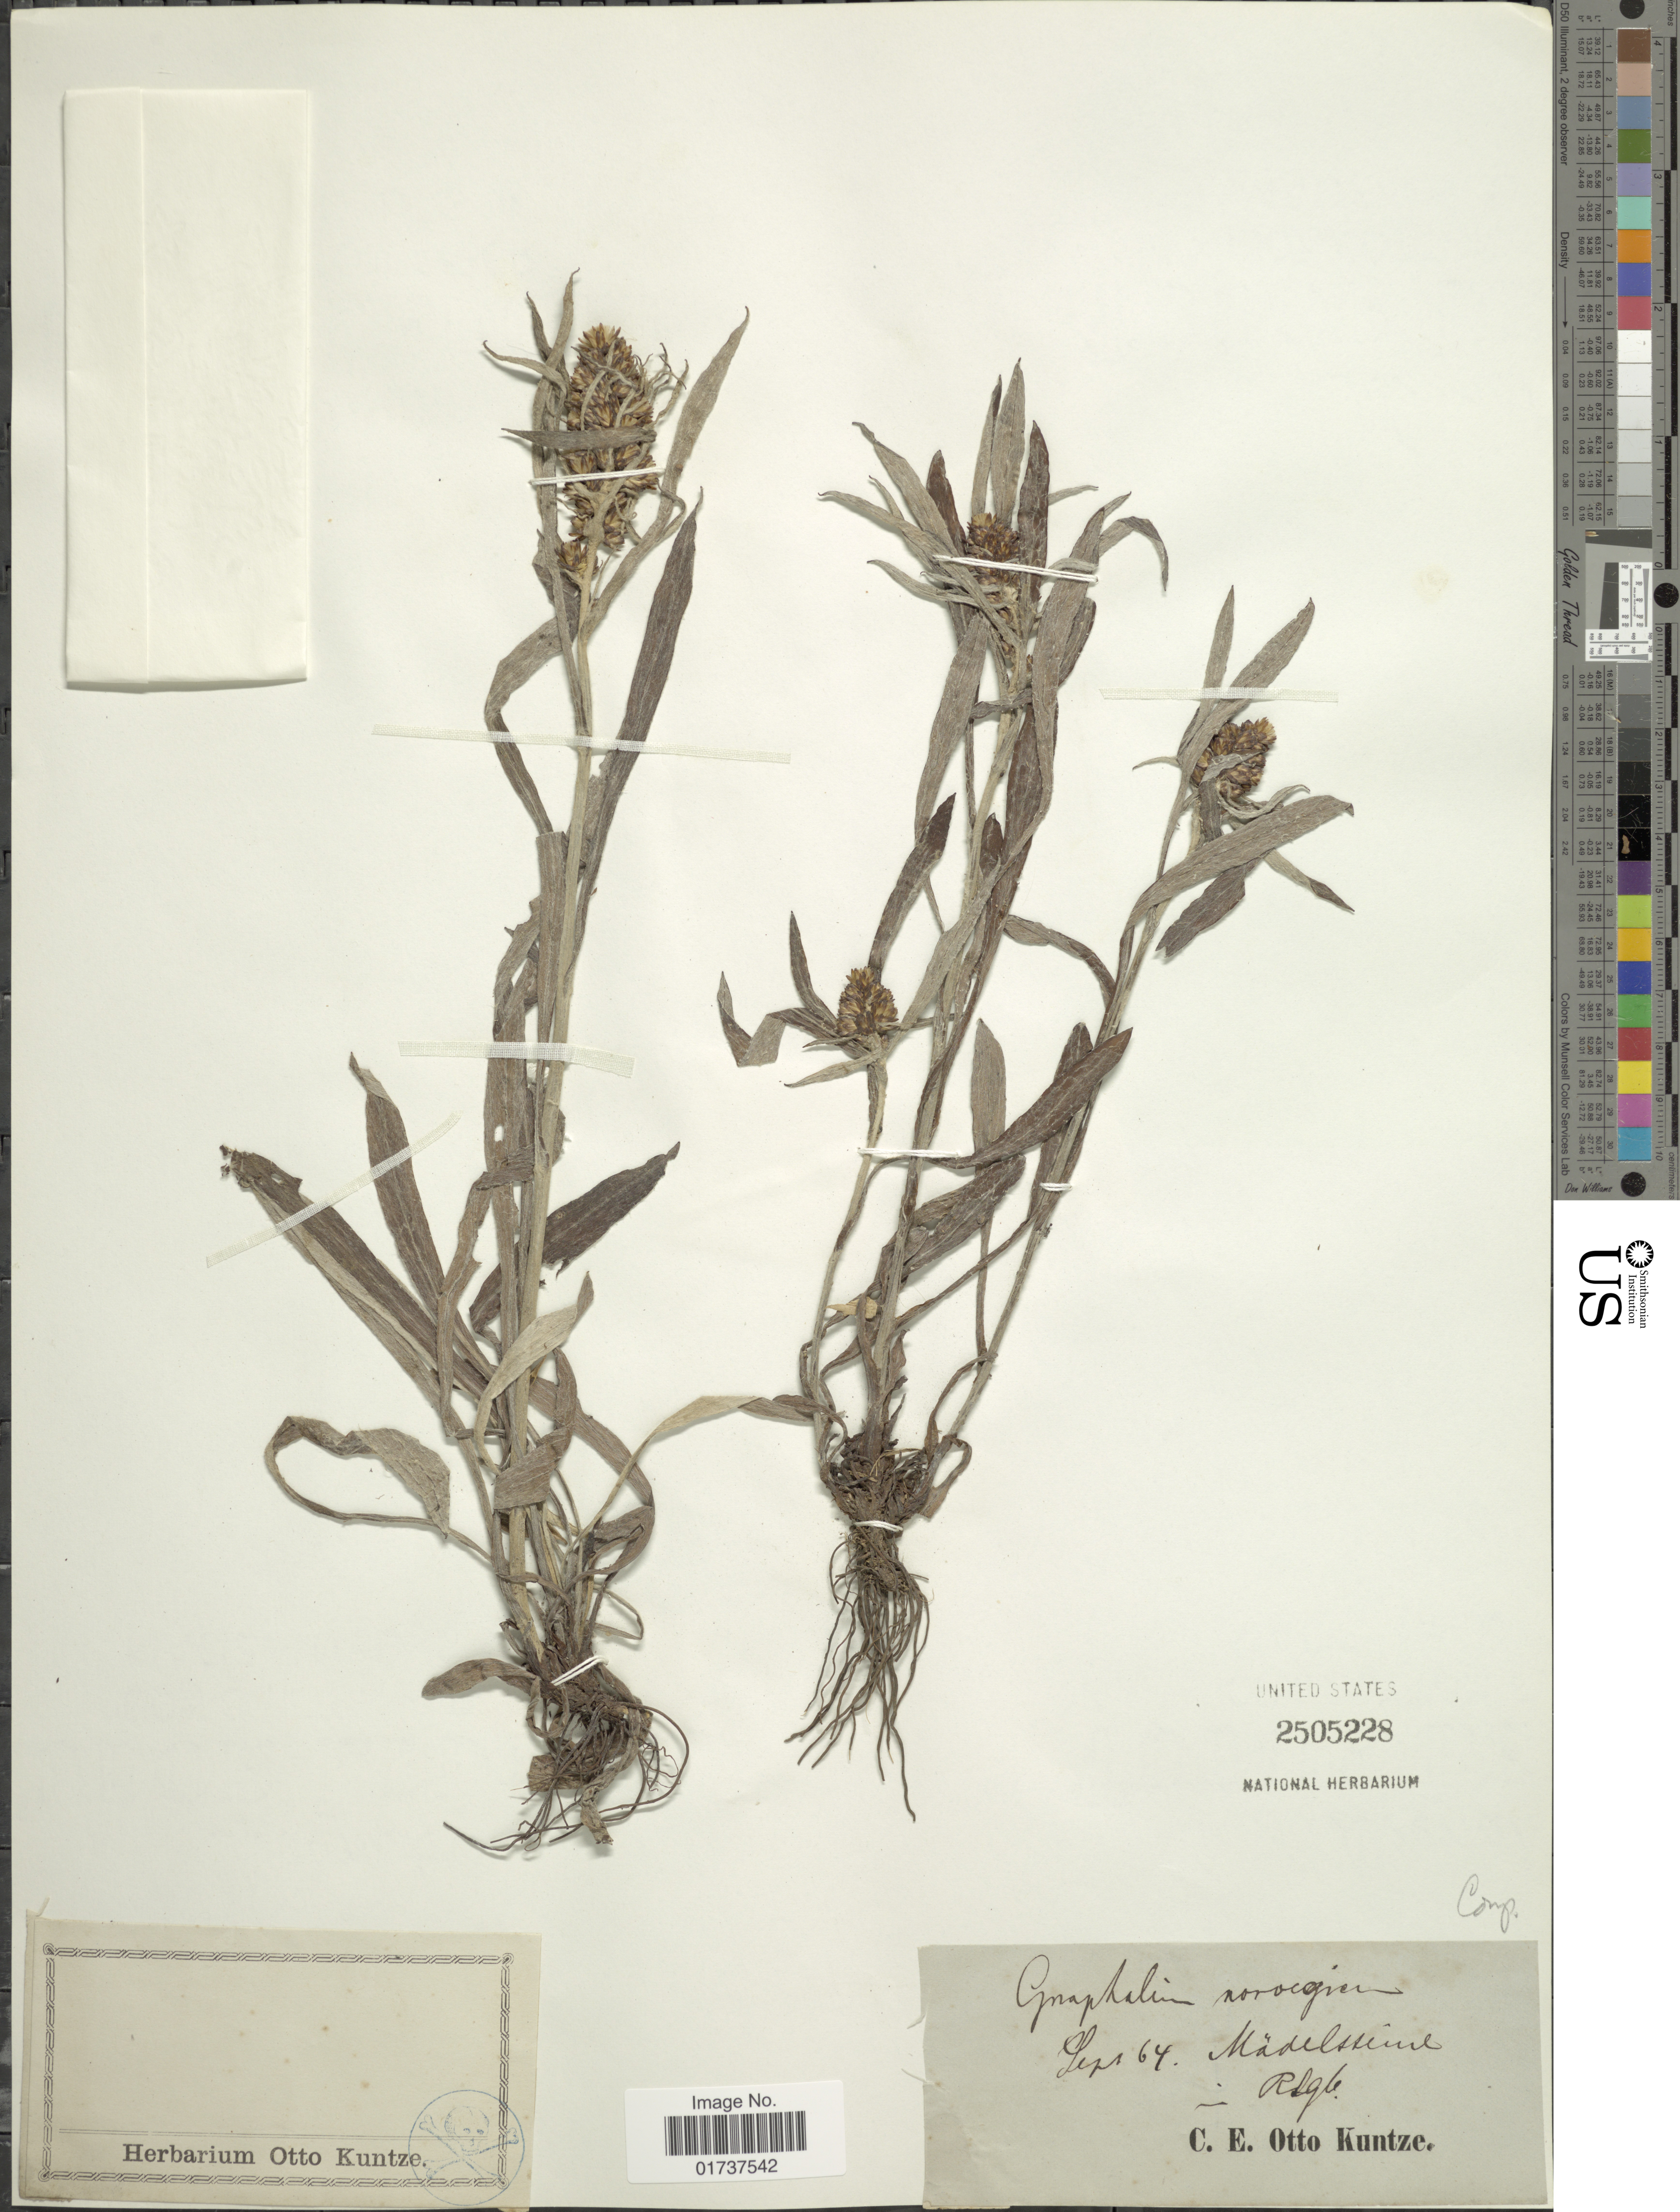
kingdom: Plantae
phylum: Tracheophyta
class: Magnoliopsida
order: Asterales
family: Asteraceae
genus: Gnaphalium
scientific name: Gnaphalium norvegicum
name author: Gunnerus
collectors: C.E.O. Kuntze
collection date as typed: Transcribed d/m/y: /9/64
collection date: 1864-09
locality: Madelssieuw, Rapgb [interpreted]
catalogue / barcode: US 2505228